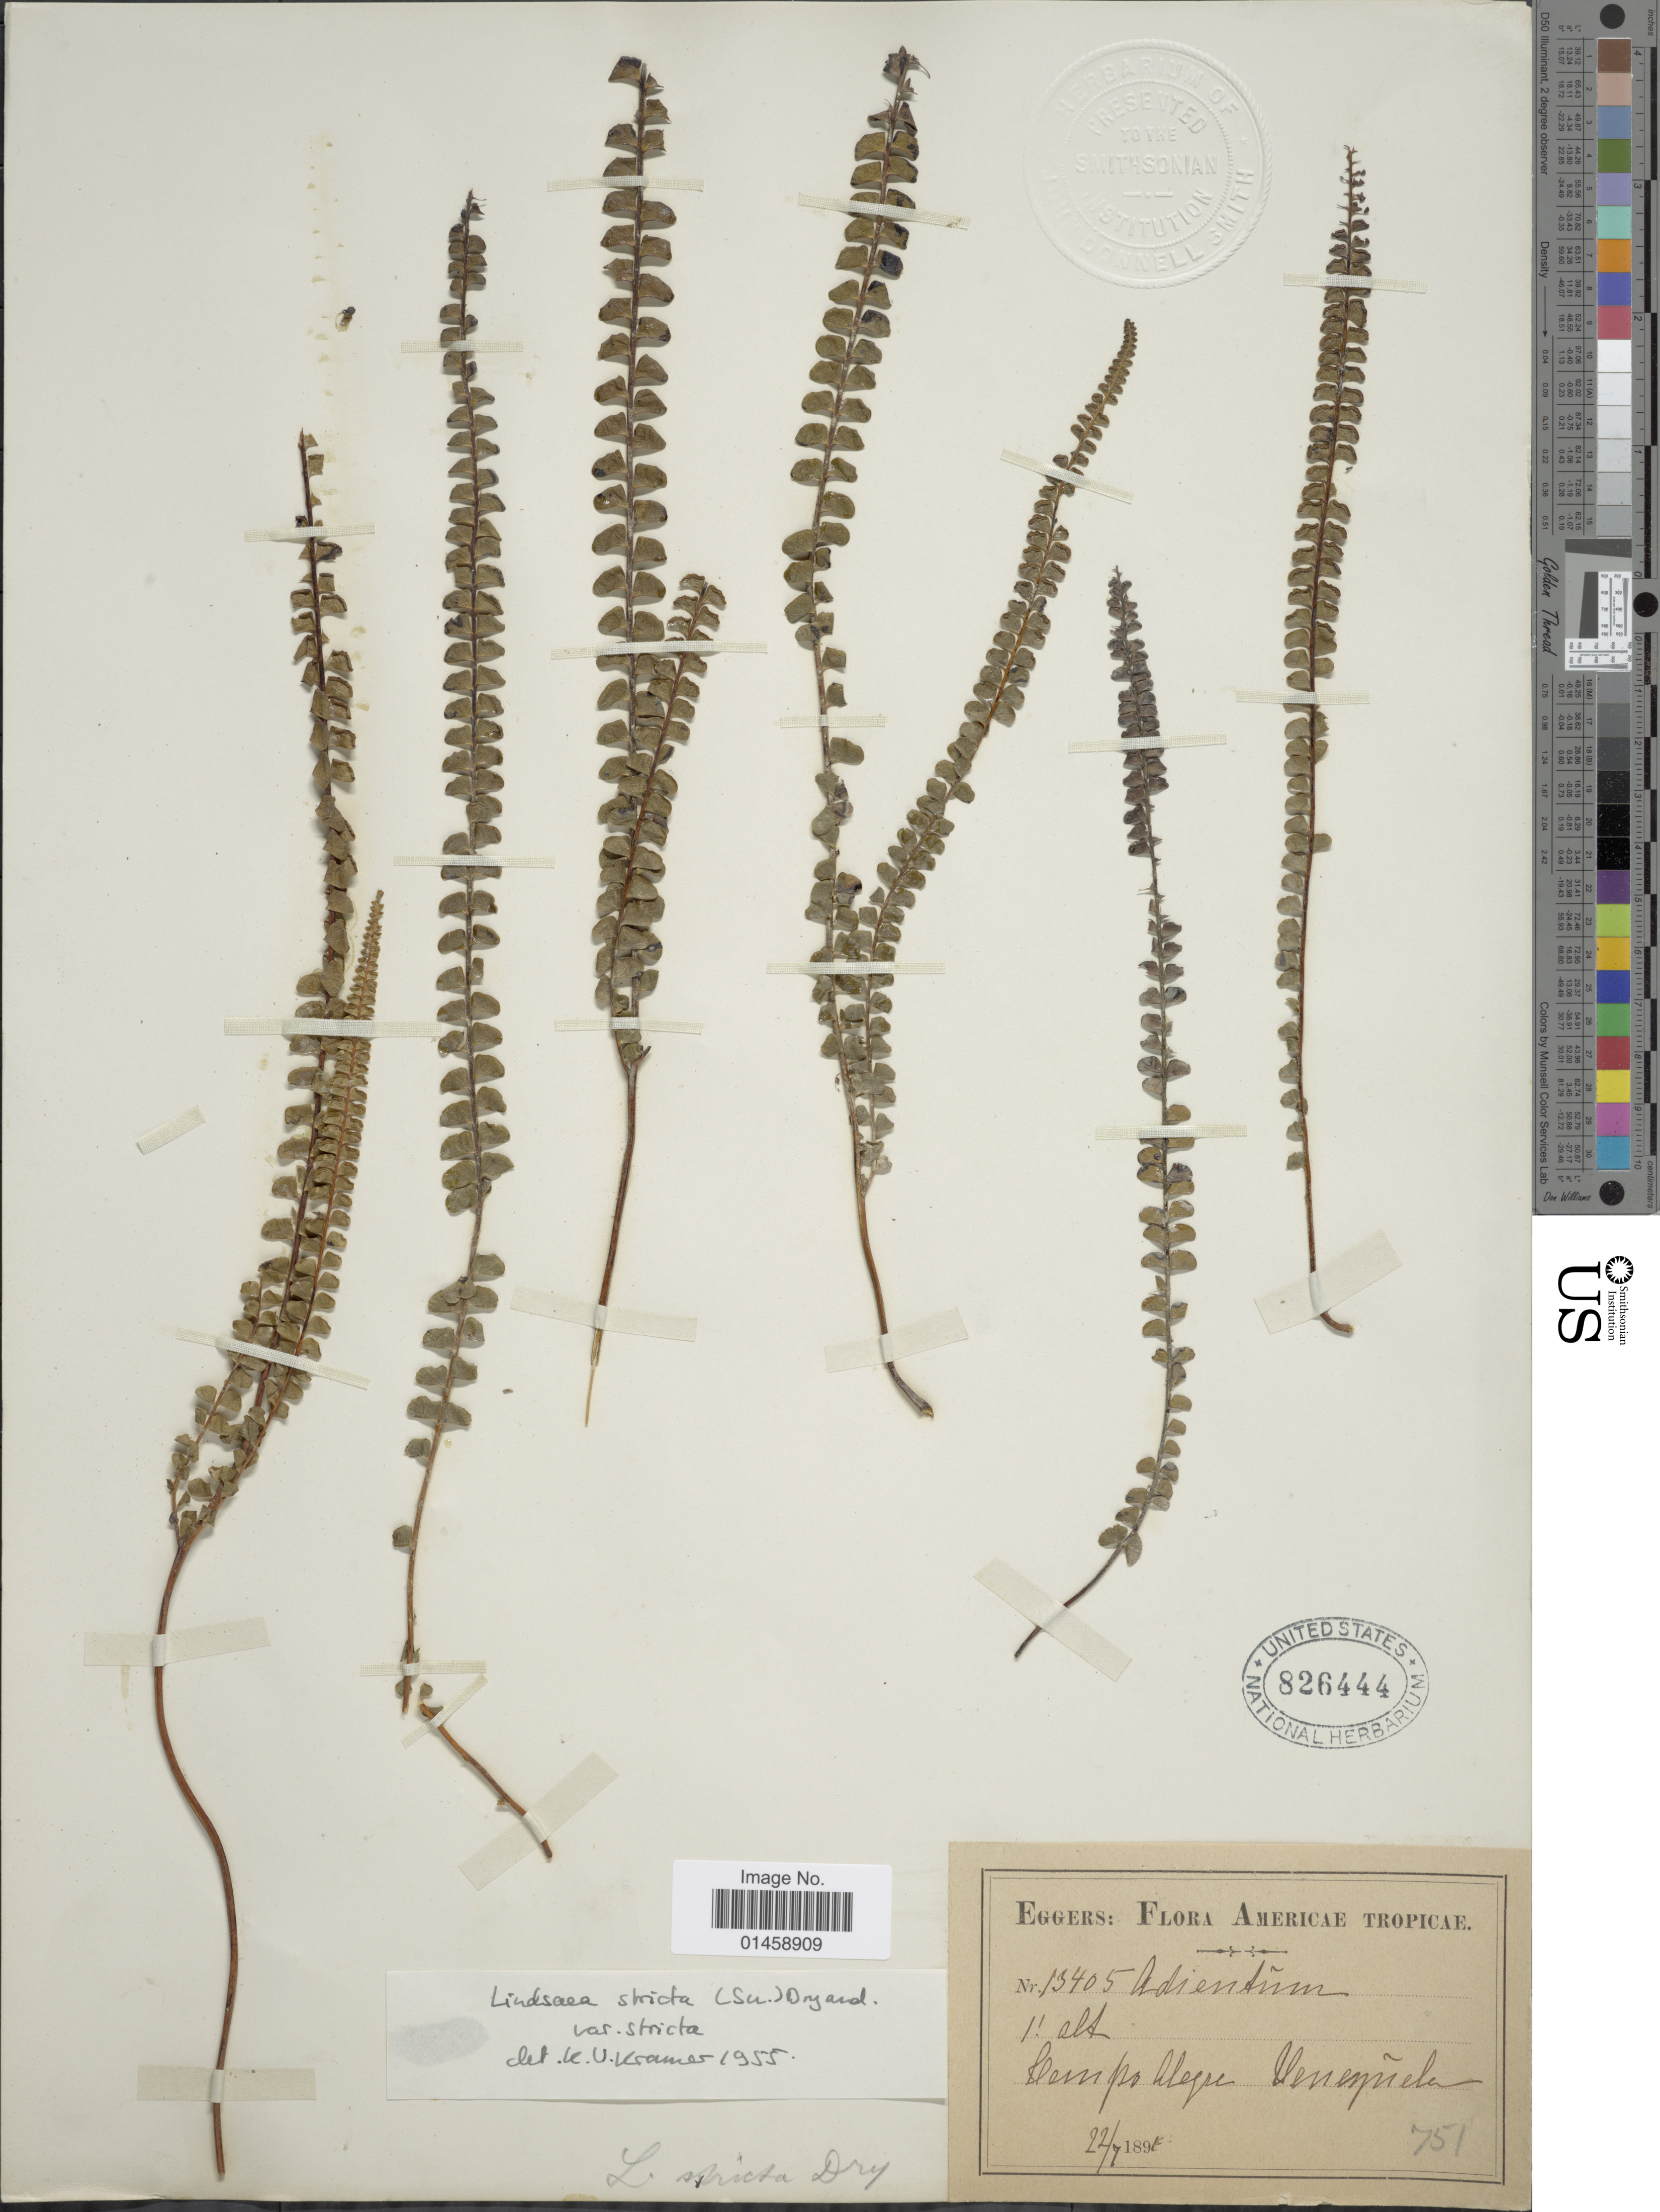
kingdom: Plantae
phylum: Tracheophyta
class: Polypodiopsida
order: Polypodiales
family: Lindsaeaceae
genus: Lindsaea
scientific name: Lindsaea stricta f. stricta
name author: (Sw.) Dryand.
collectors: -. Eggers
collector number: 13405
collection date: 1893-04-22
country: Venezuela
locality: Americae Tropicae. Campo Alegre.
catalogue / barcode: US 826444